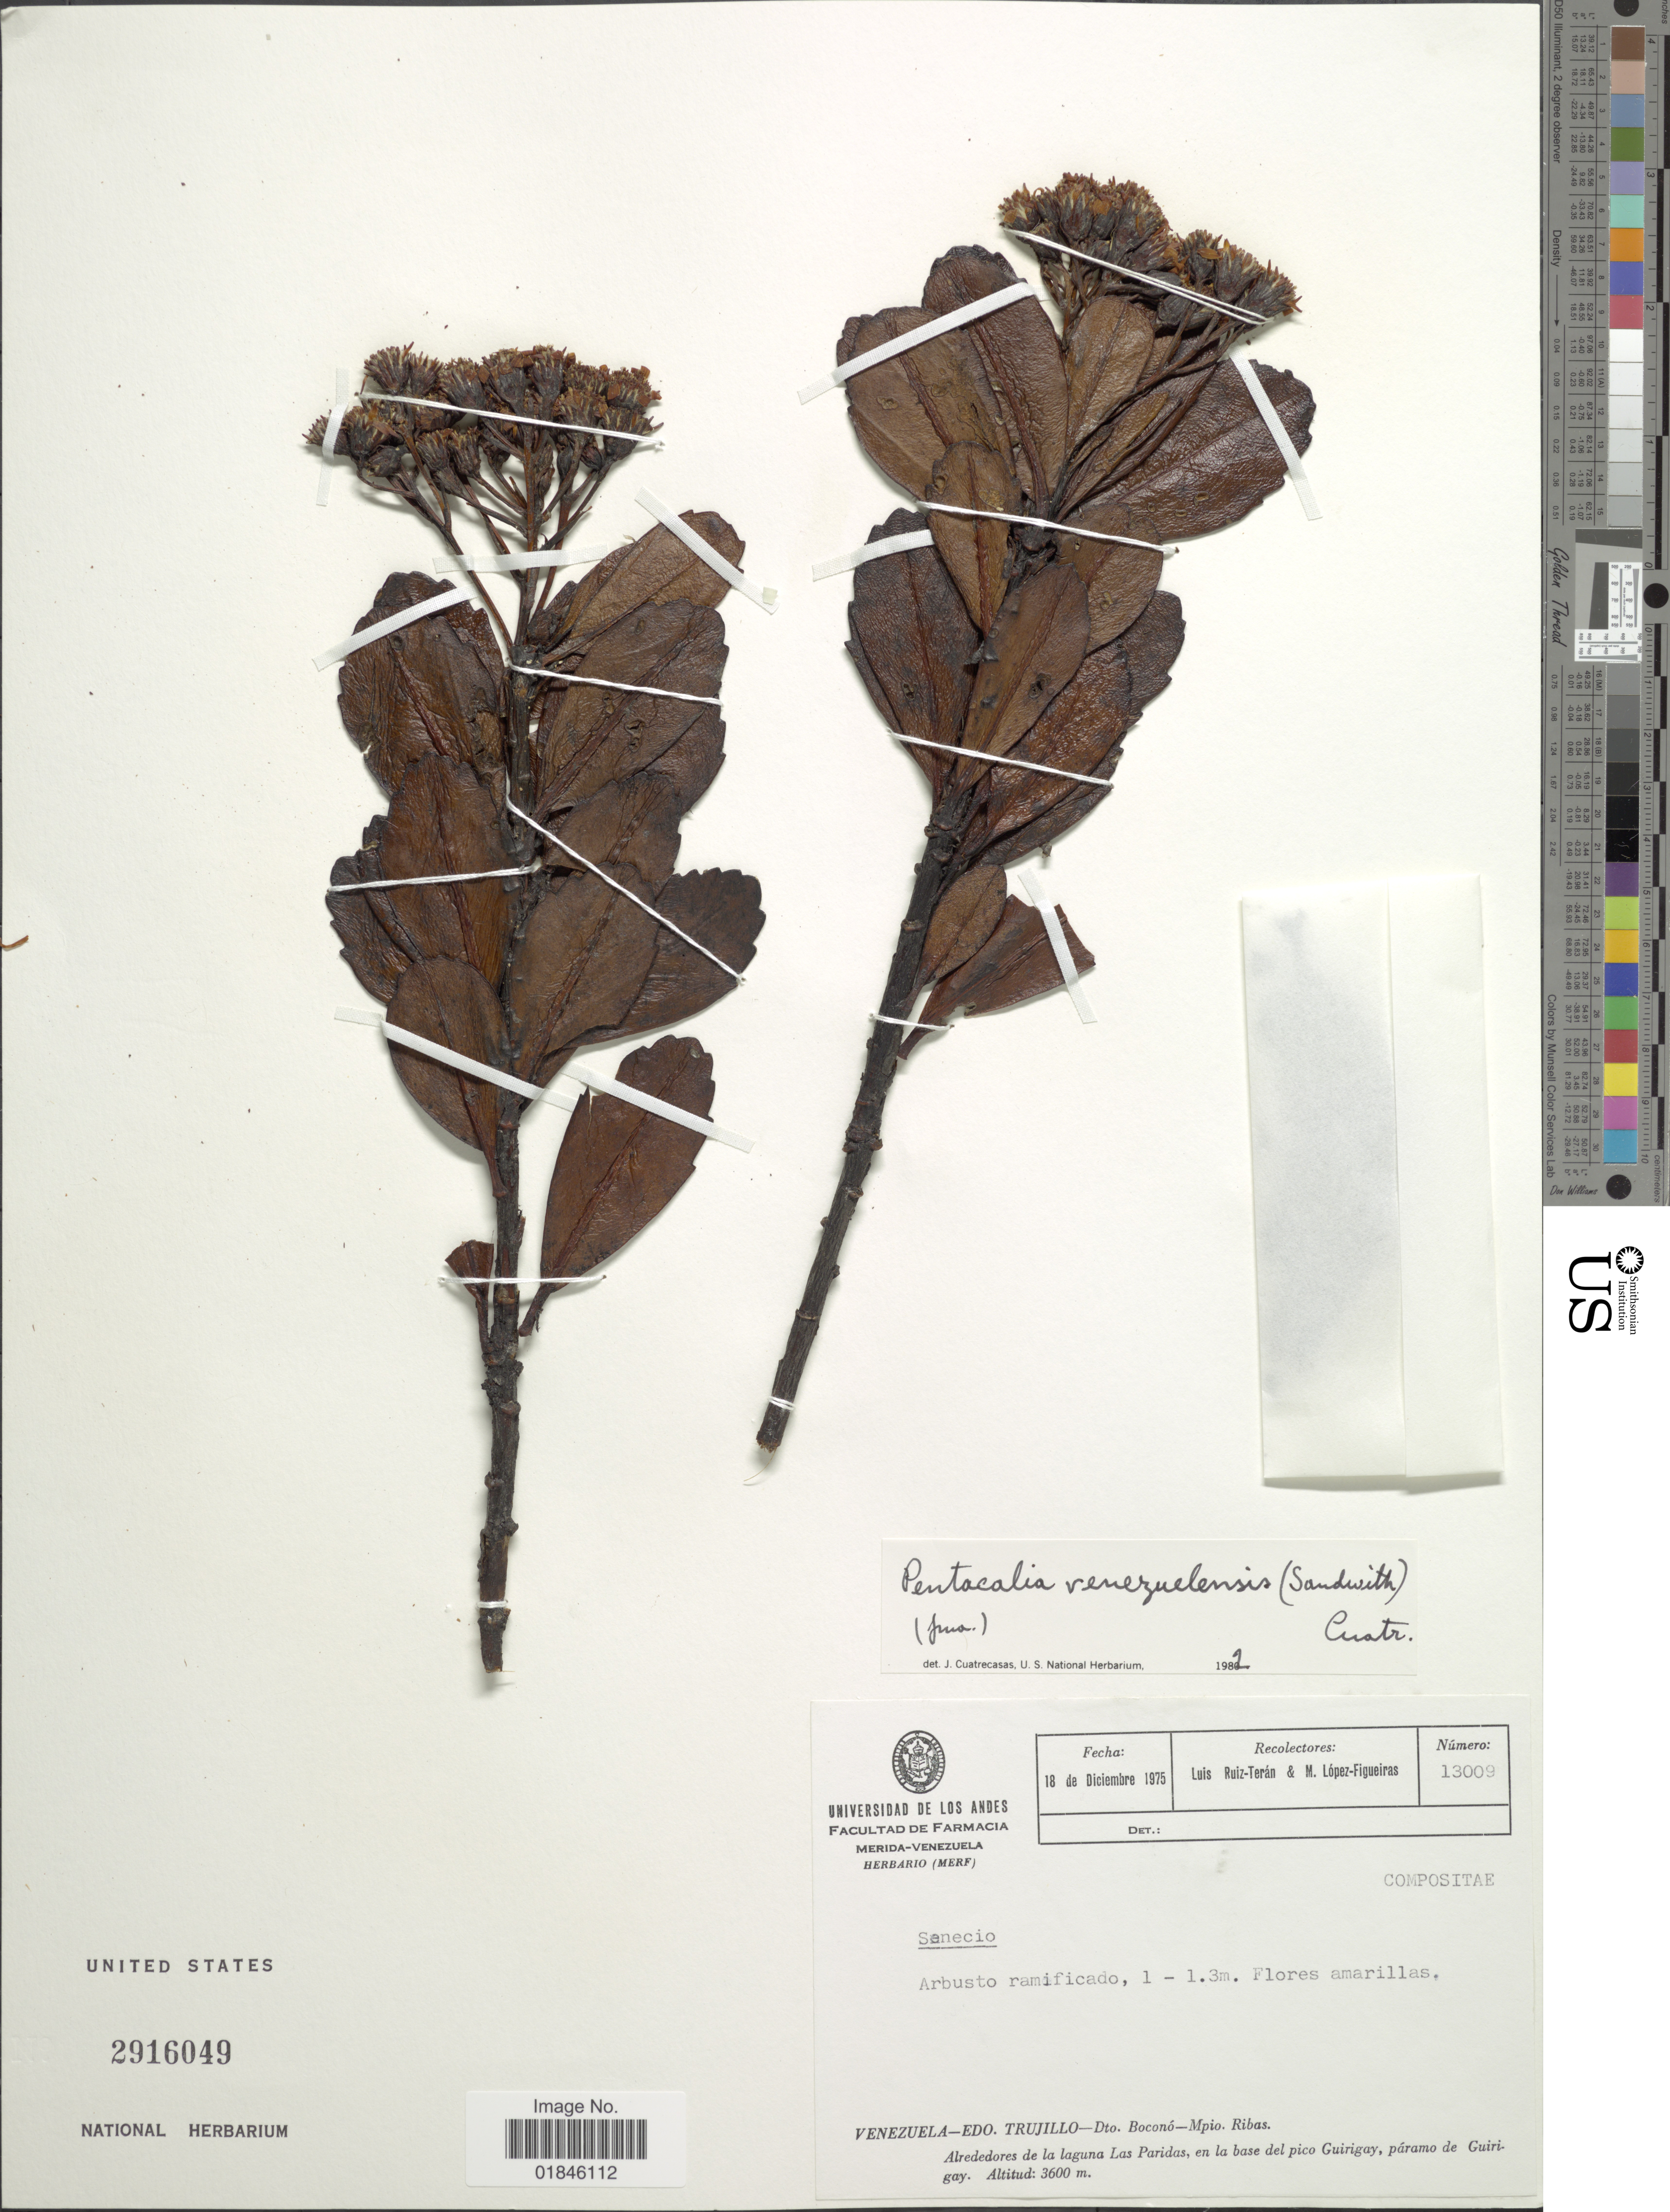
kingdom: Plantae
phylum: Tracheophyta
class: Magnoliopsida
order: Asterales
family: Asteraceae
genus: Pentacalia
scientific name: Pentacalia venezuelensis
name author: (Sandwith) Cuatrec.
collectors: L. Teran & M. López Figueiras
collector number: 13009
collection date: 1975-12-18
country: Venezuela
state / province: Trujillo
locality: Venezuela - Edo. Trujillo - Dto. Boconó - Mpio. Ribas. Alrededores de la laguna Las Paridas, en la base del pico Guirigay, páramo de Guirigay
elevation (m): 3600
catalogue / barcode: US 2916049